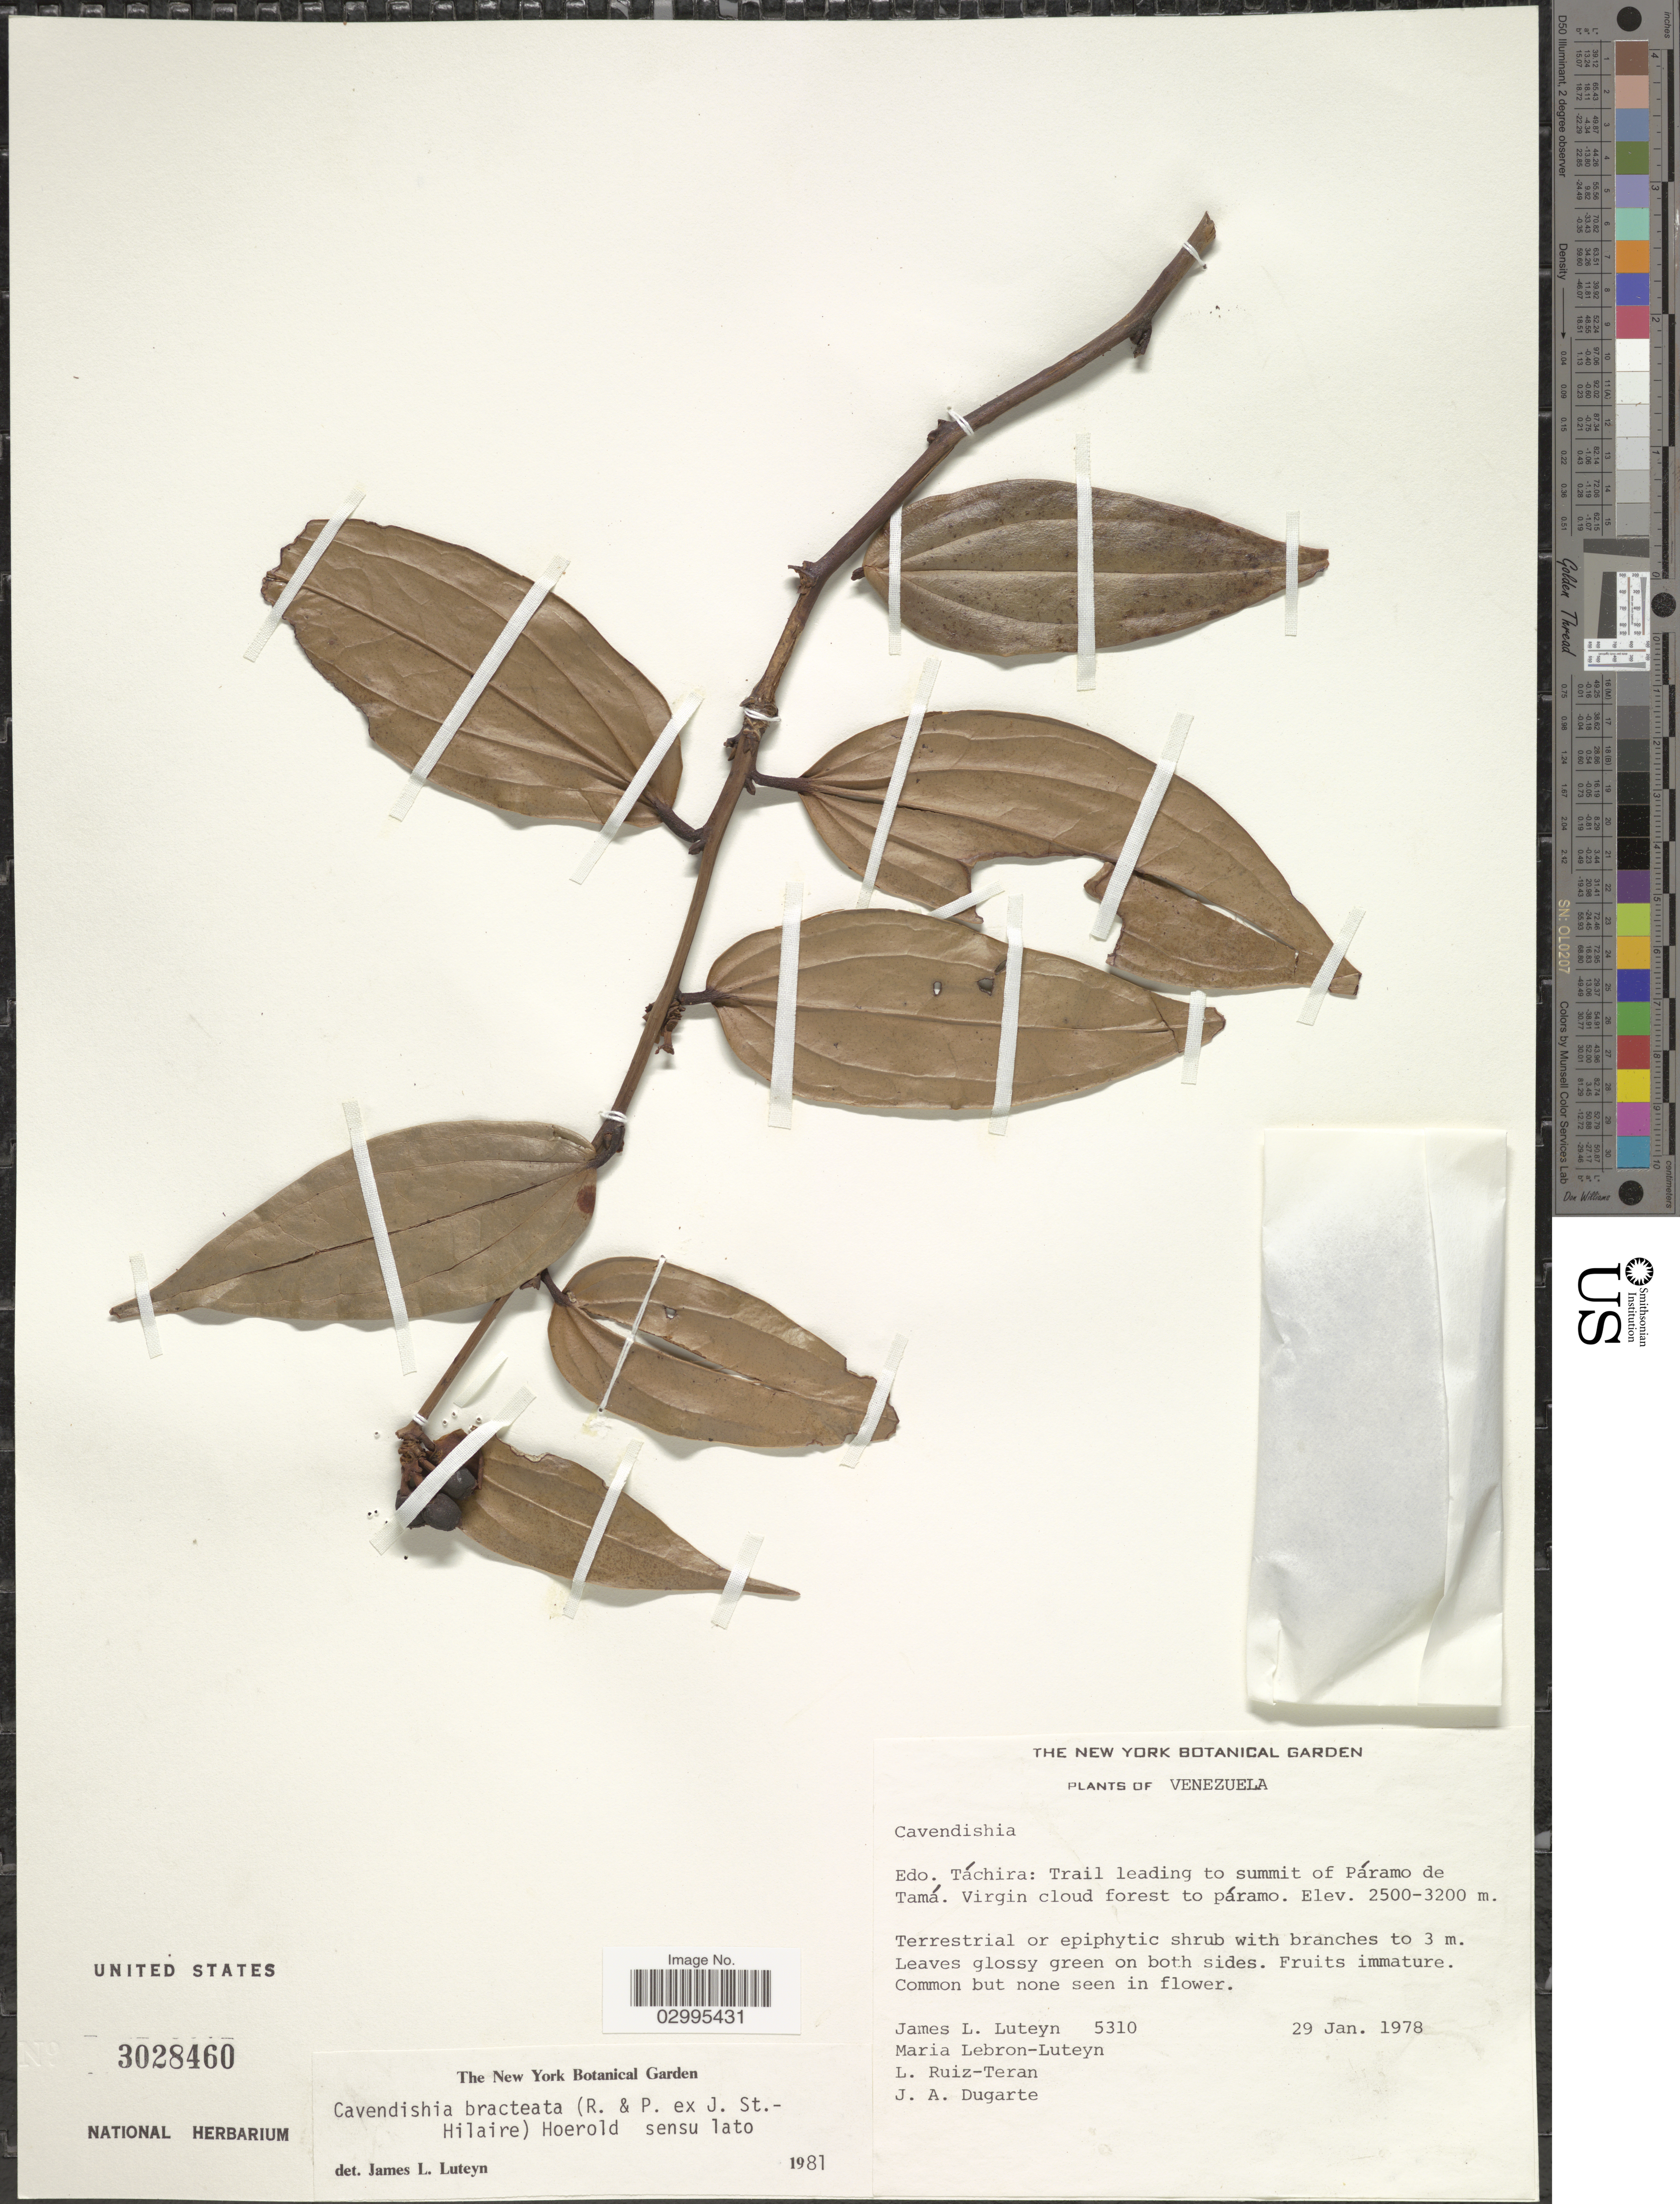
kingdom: Plantae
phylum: Tracheophyta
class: Magnoliopsida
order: Ericales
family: Ericaceae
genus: Cavendishia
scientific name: Cavendishia bracteata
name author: (Ruiz & Pav. ex J. St.-Hil.) Hoerold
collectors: J. Luteyn, M. L. Lebrón-Luteyn, L. E. Ruíz-Terán & J. Dugarte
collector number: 5310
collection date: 1978-01-29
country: Venezuela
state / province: Tachira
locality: Trail leading to summit of Páramo de Tamá. Virgin cloud forest to páramo.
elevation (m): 2500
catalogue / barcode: US 3028460